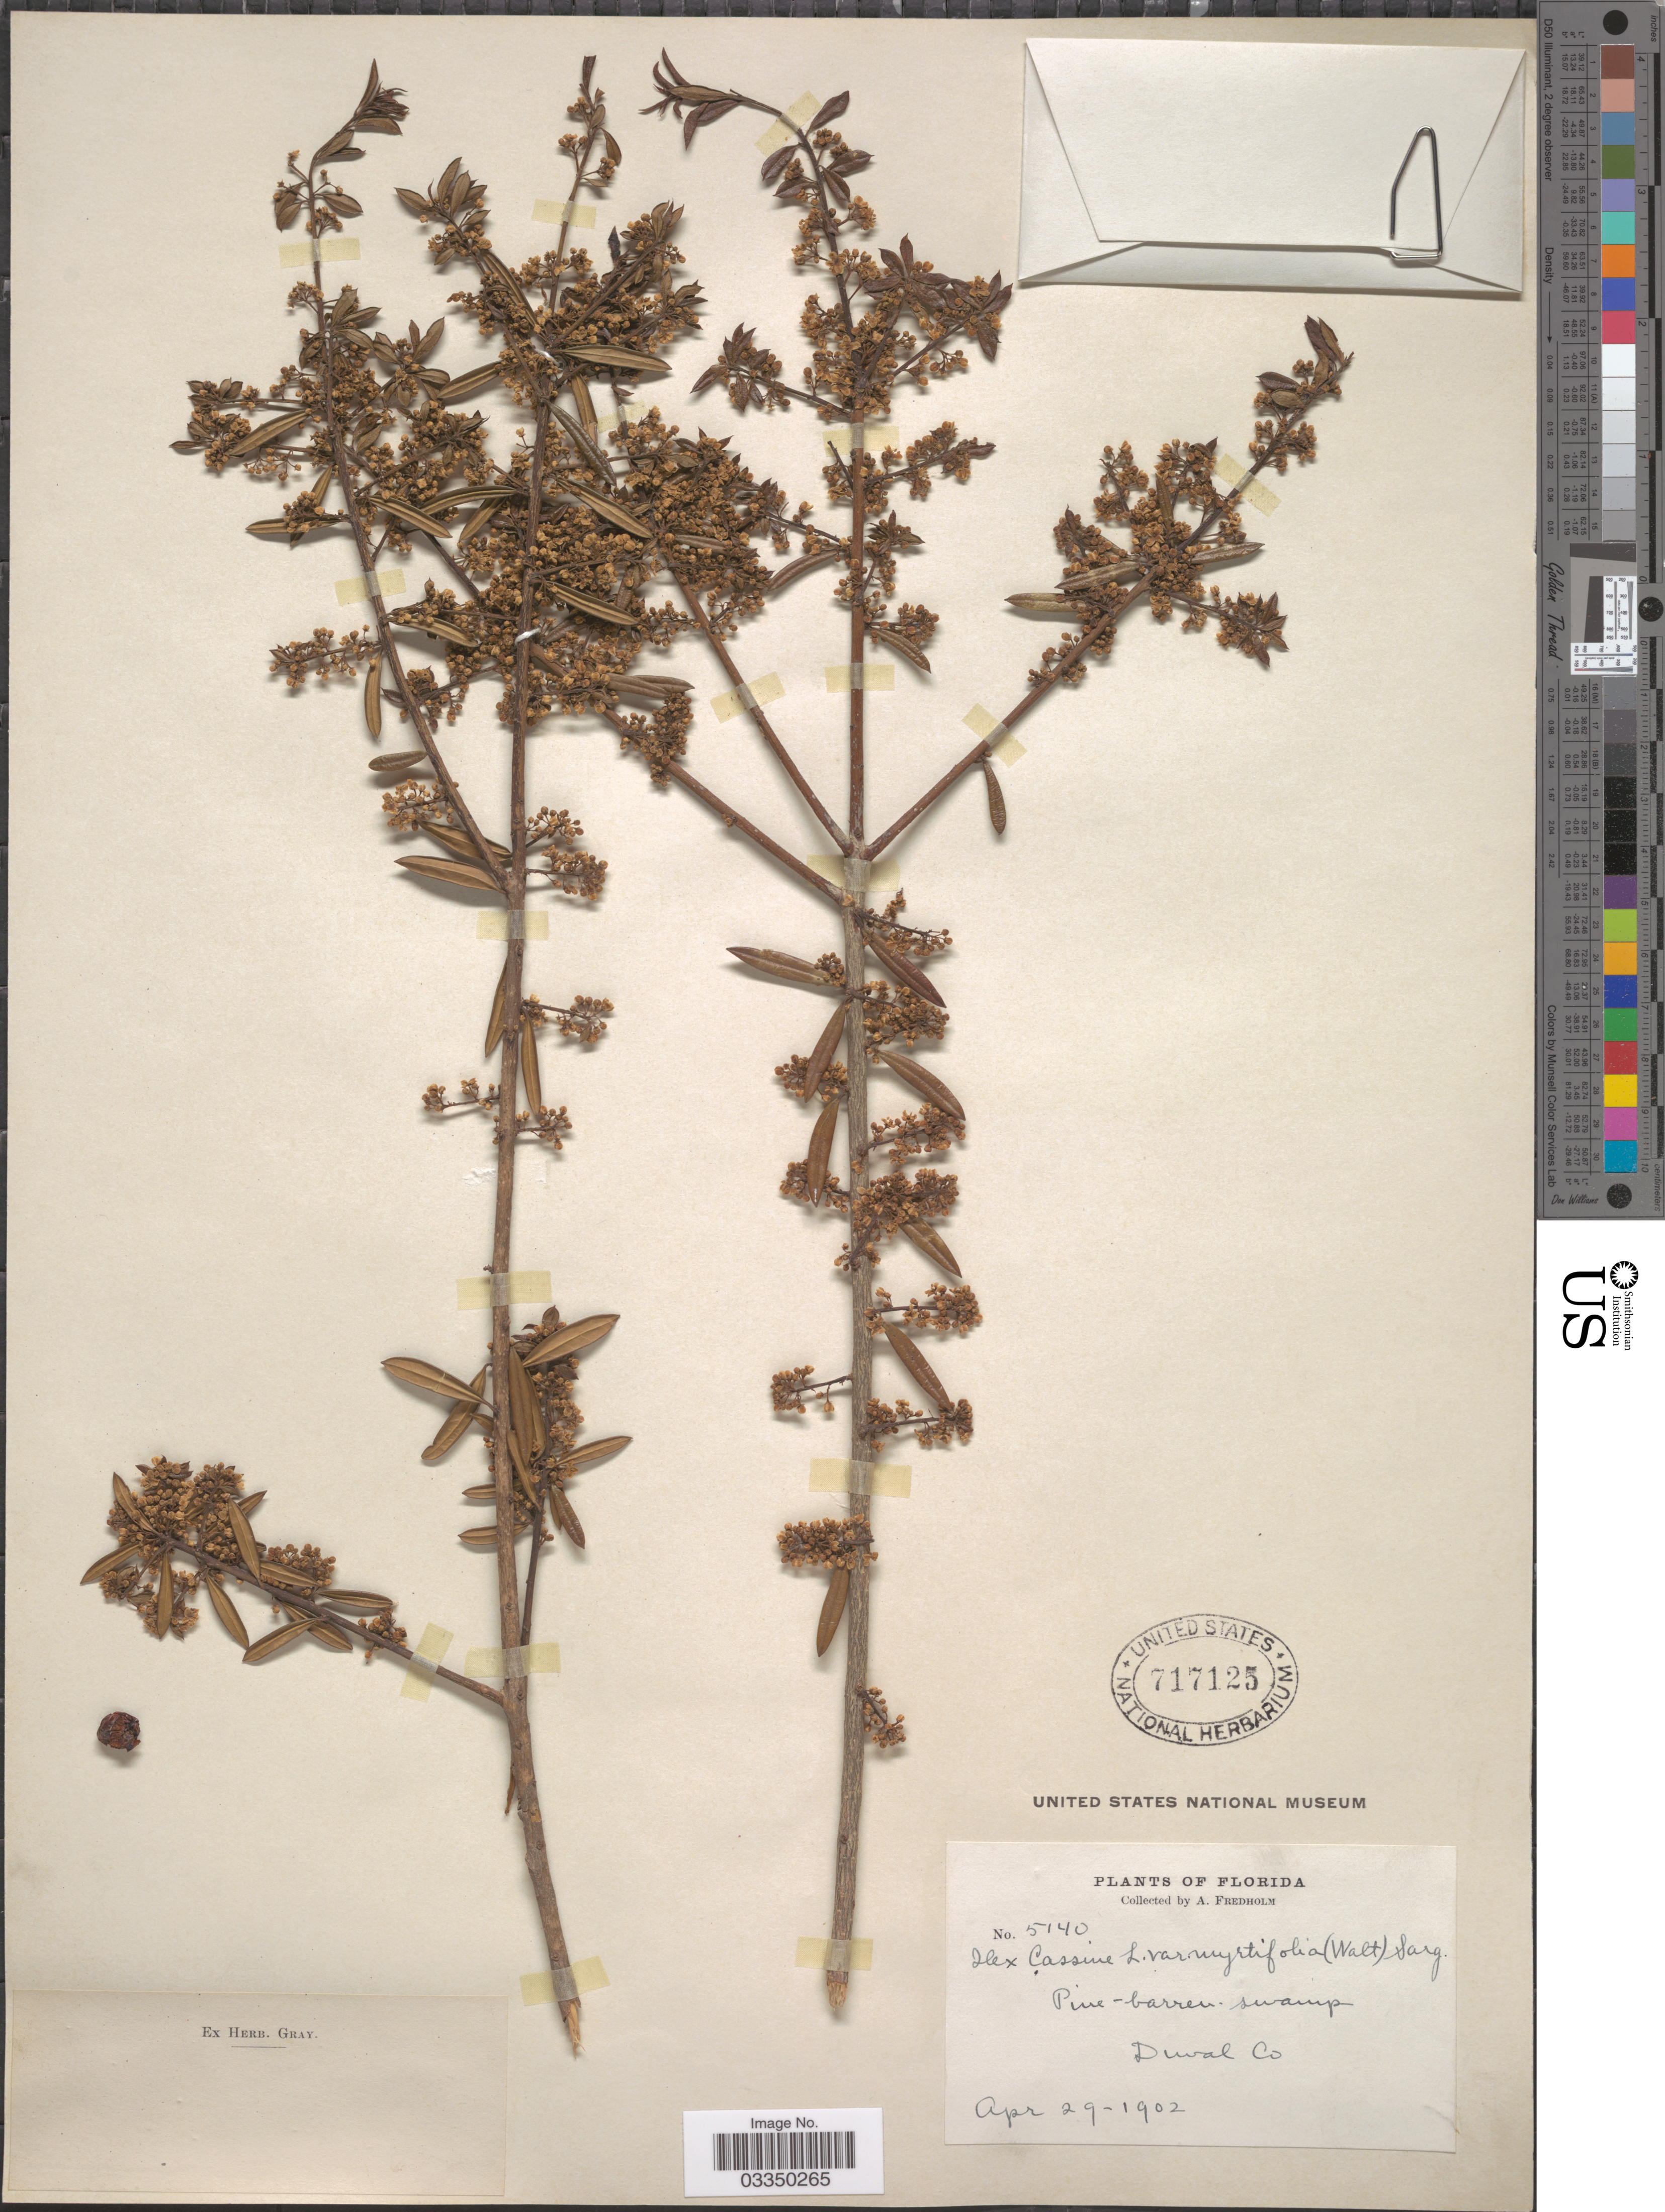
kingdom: Plantae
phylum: Tracheophyta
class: Magnoliopsida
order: Aquifoliales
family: Aquifoliaceae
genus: Ilex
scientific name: Ilex myrtifolia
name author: Walter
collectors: A. Fredholm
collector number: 5140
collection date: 1902-04-29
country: United States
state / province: Florida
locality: Pine-barren swamps. Duval Co.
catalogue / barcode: US 717125